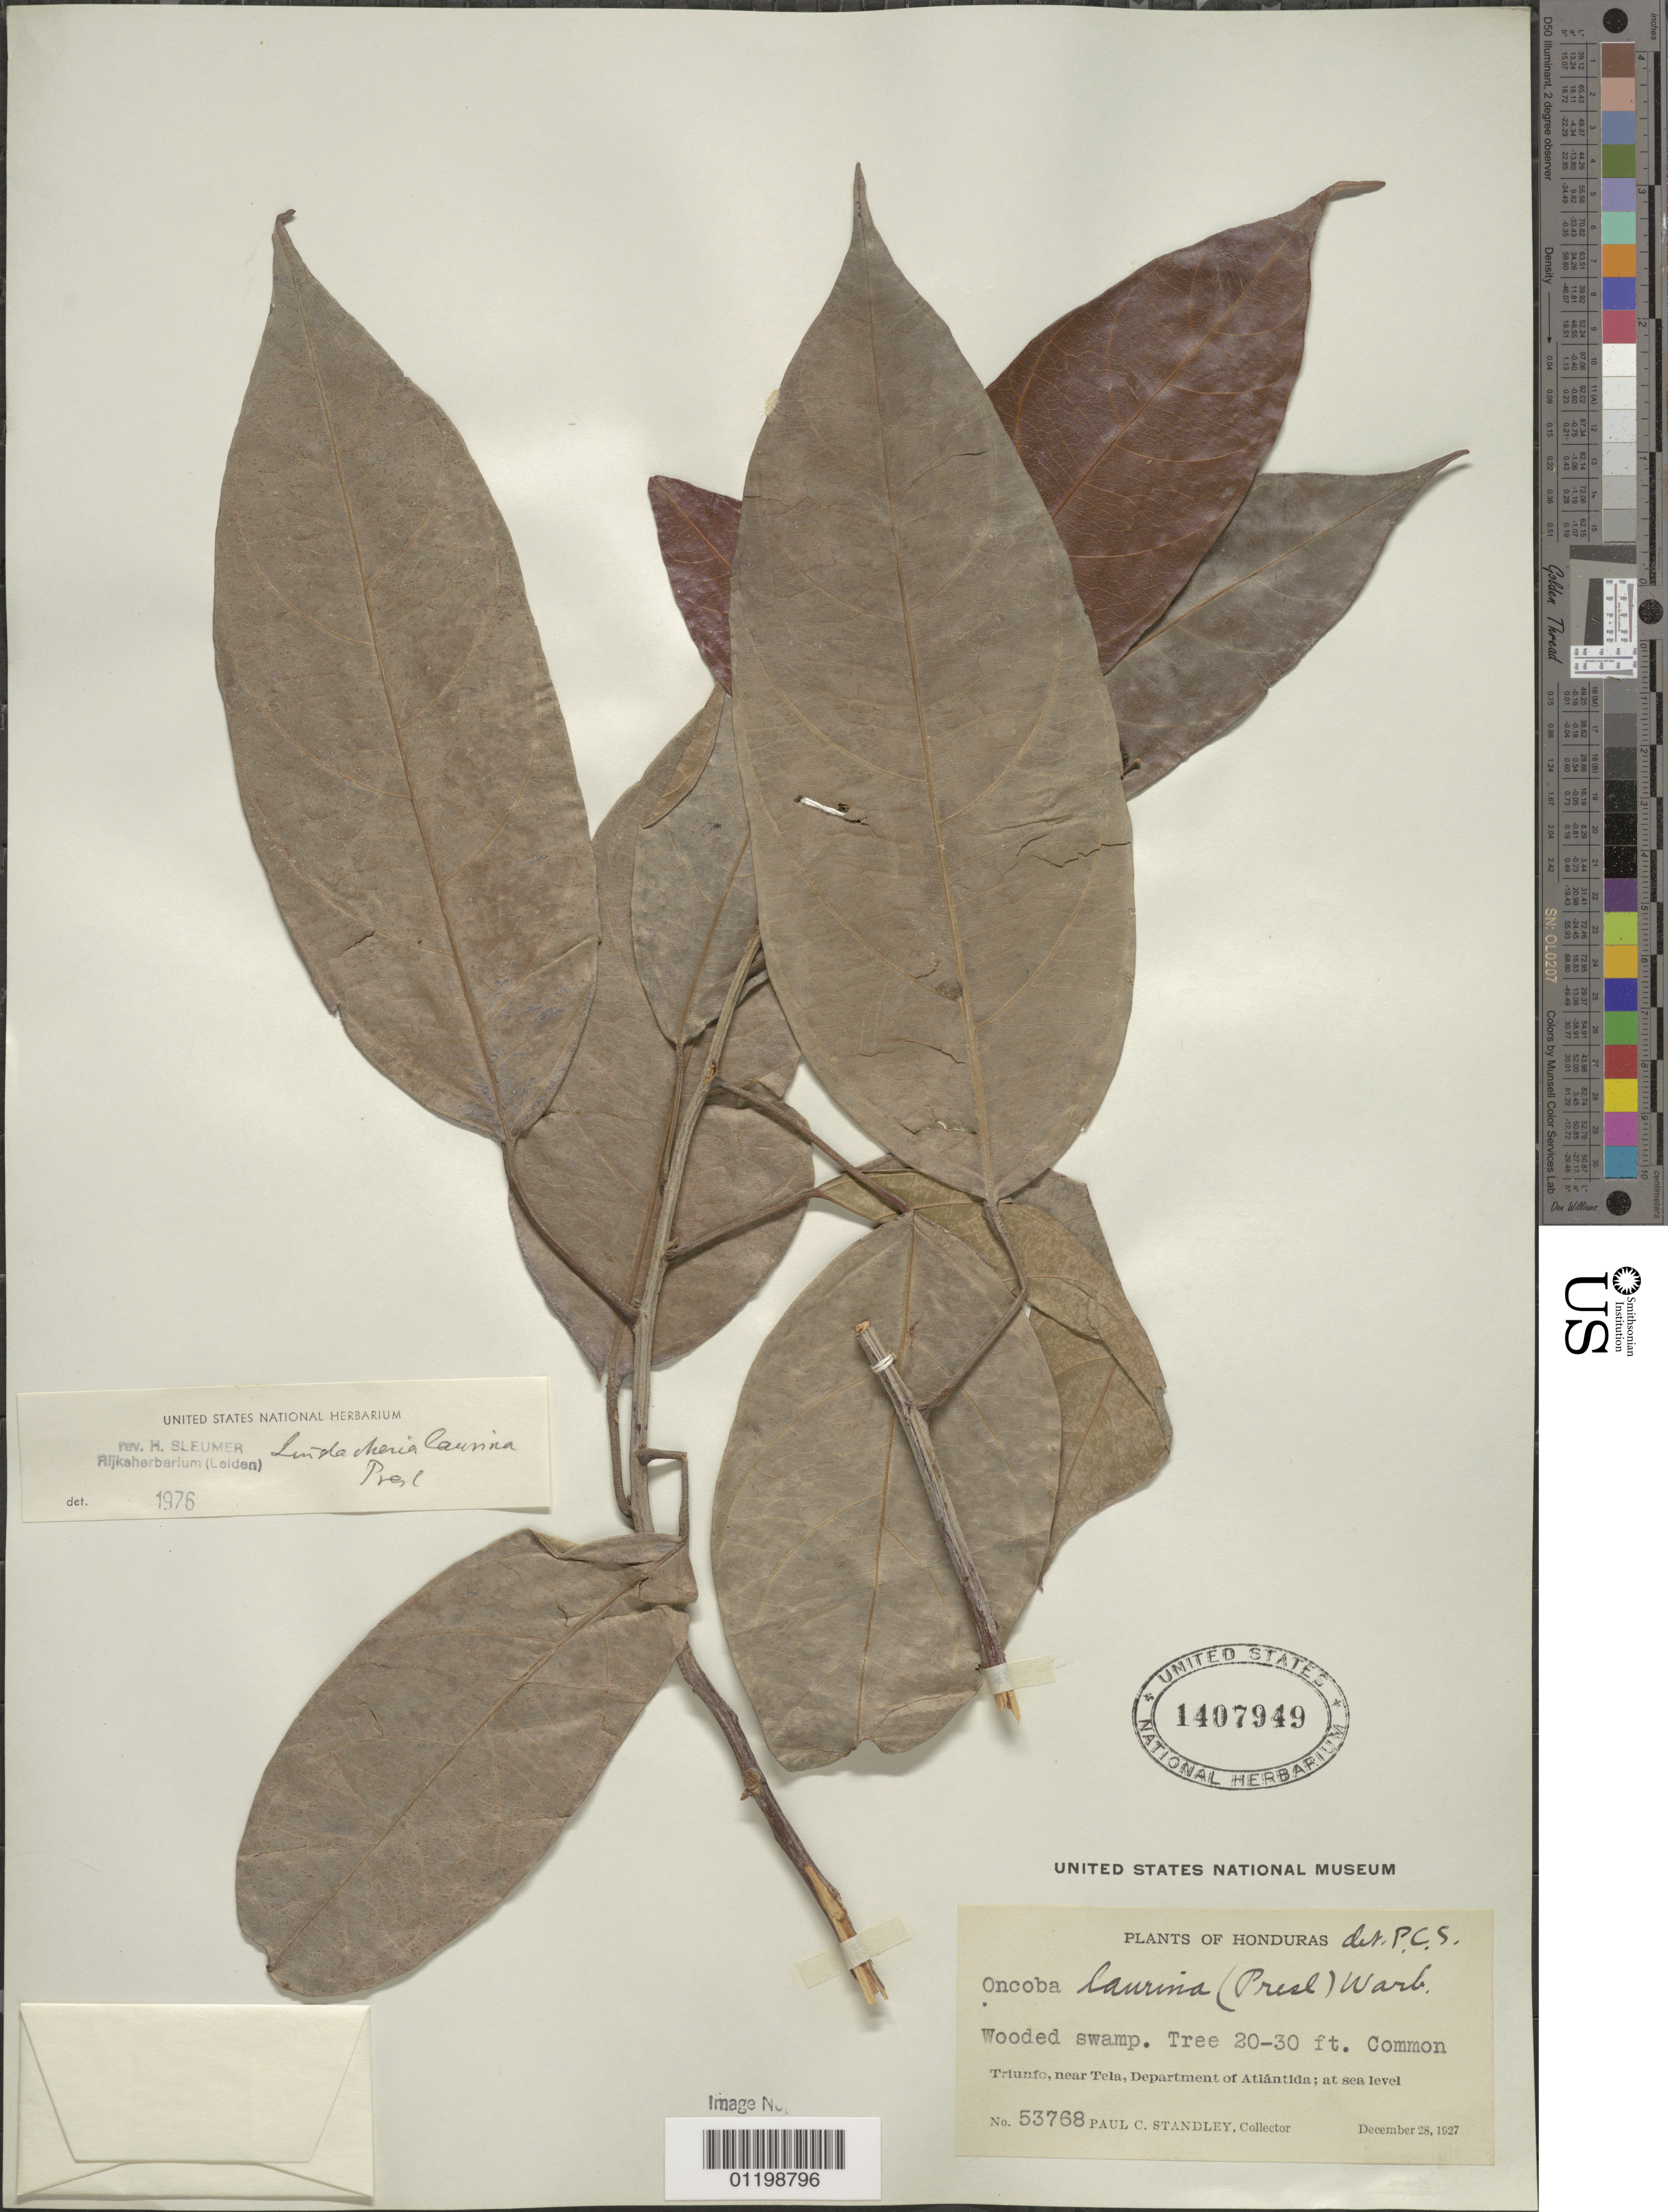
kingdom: Plantae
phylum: Tracheophyta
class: Magnoliopsida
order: Malpighiales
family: Achariaceae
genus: Lindackeria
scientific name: Lindackeria laurina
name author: C. Presl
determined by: Sleumer, H. O.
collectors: P. C. Standley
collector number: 53768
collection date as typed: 28 Dec 1927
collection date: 1927-12-28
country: Honduras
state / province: Atlántida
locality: Triunfo, near Tela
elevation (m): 0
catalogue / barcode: US 1407949